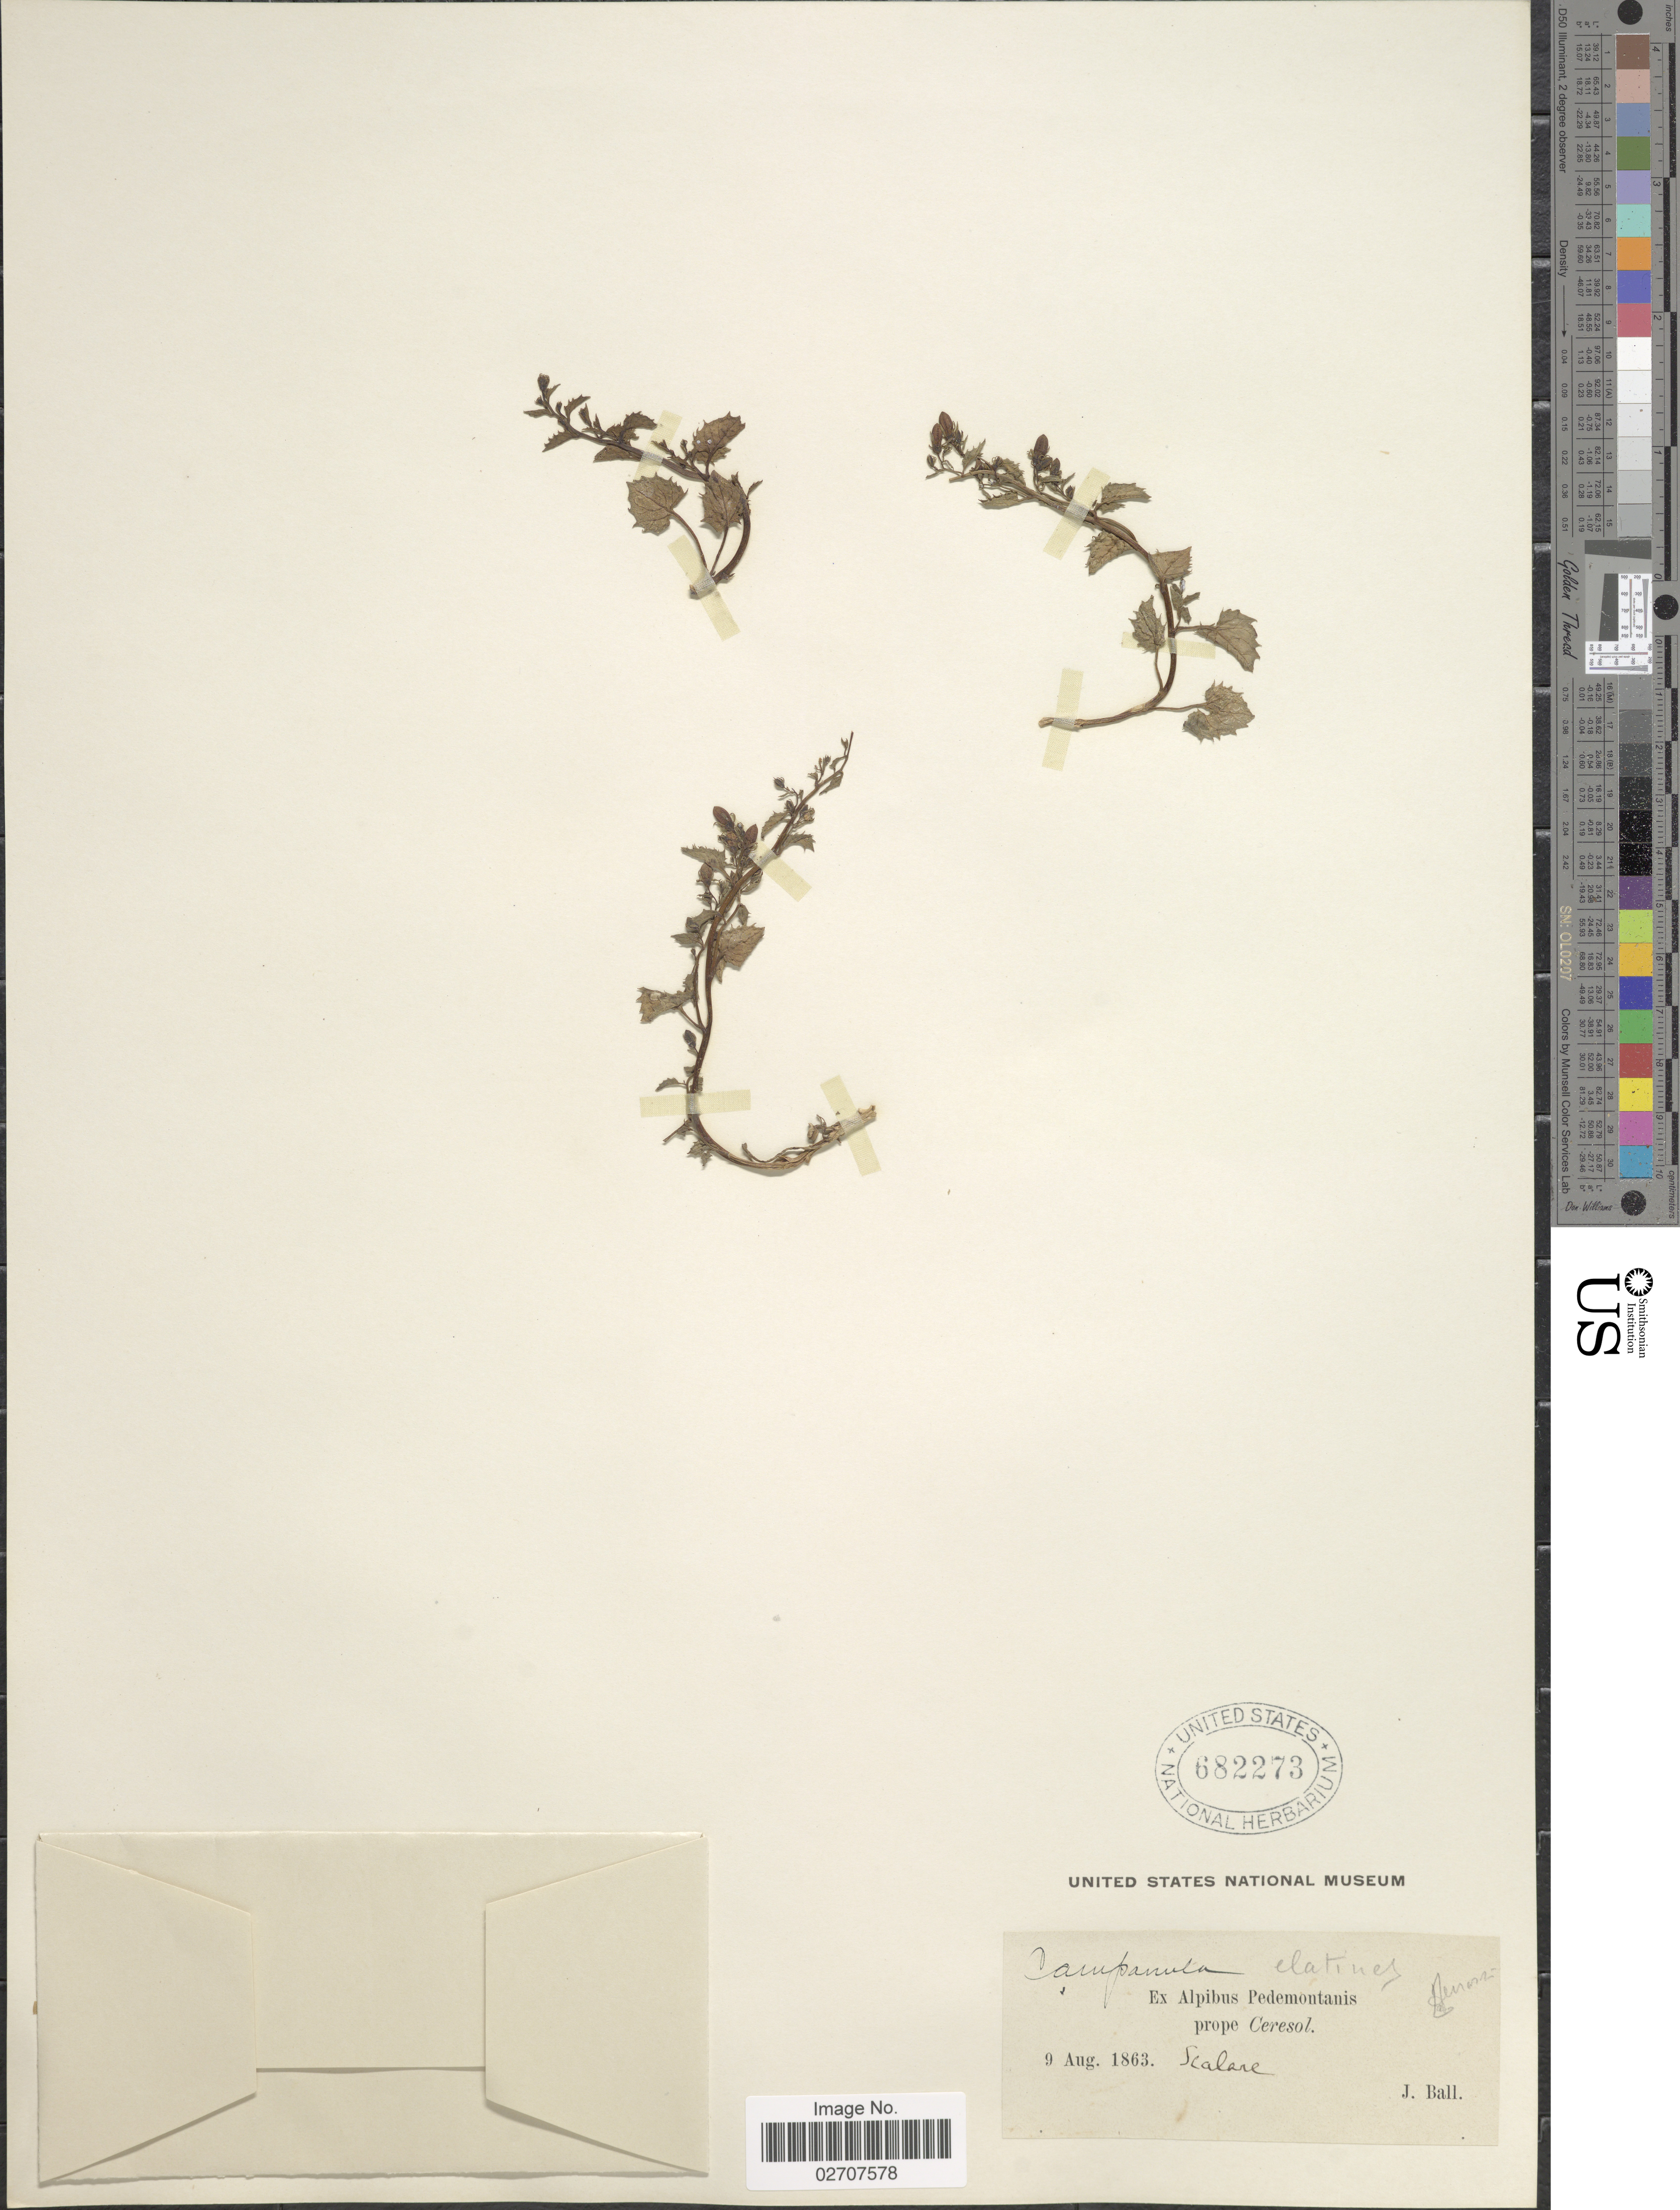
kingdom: Plantae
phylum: Tracheophyta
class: Magnoliopsida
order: Asterales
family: Campanulaceae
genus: Campanula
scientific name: Campanula elatines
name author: L.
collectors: J. Ball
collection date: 1863-08-09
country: Italy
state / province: Piedmont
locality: Ex Alpibus Pedemontanis, prope Ceresol. Scalare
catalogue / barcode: US 682273